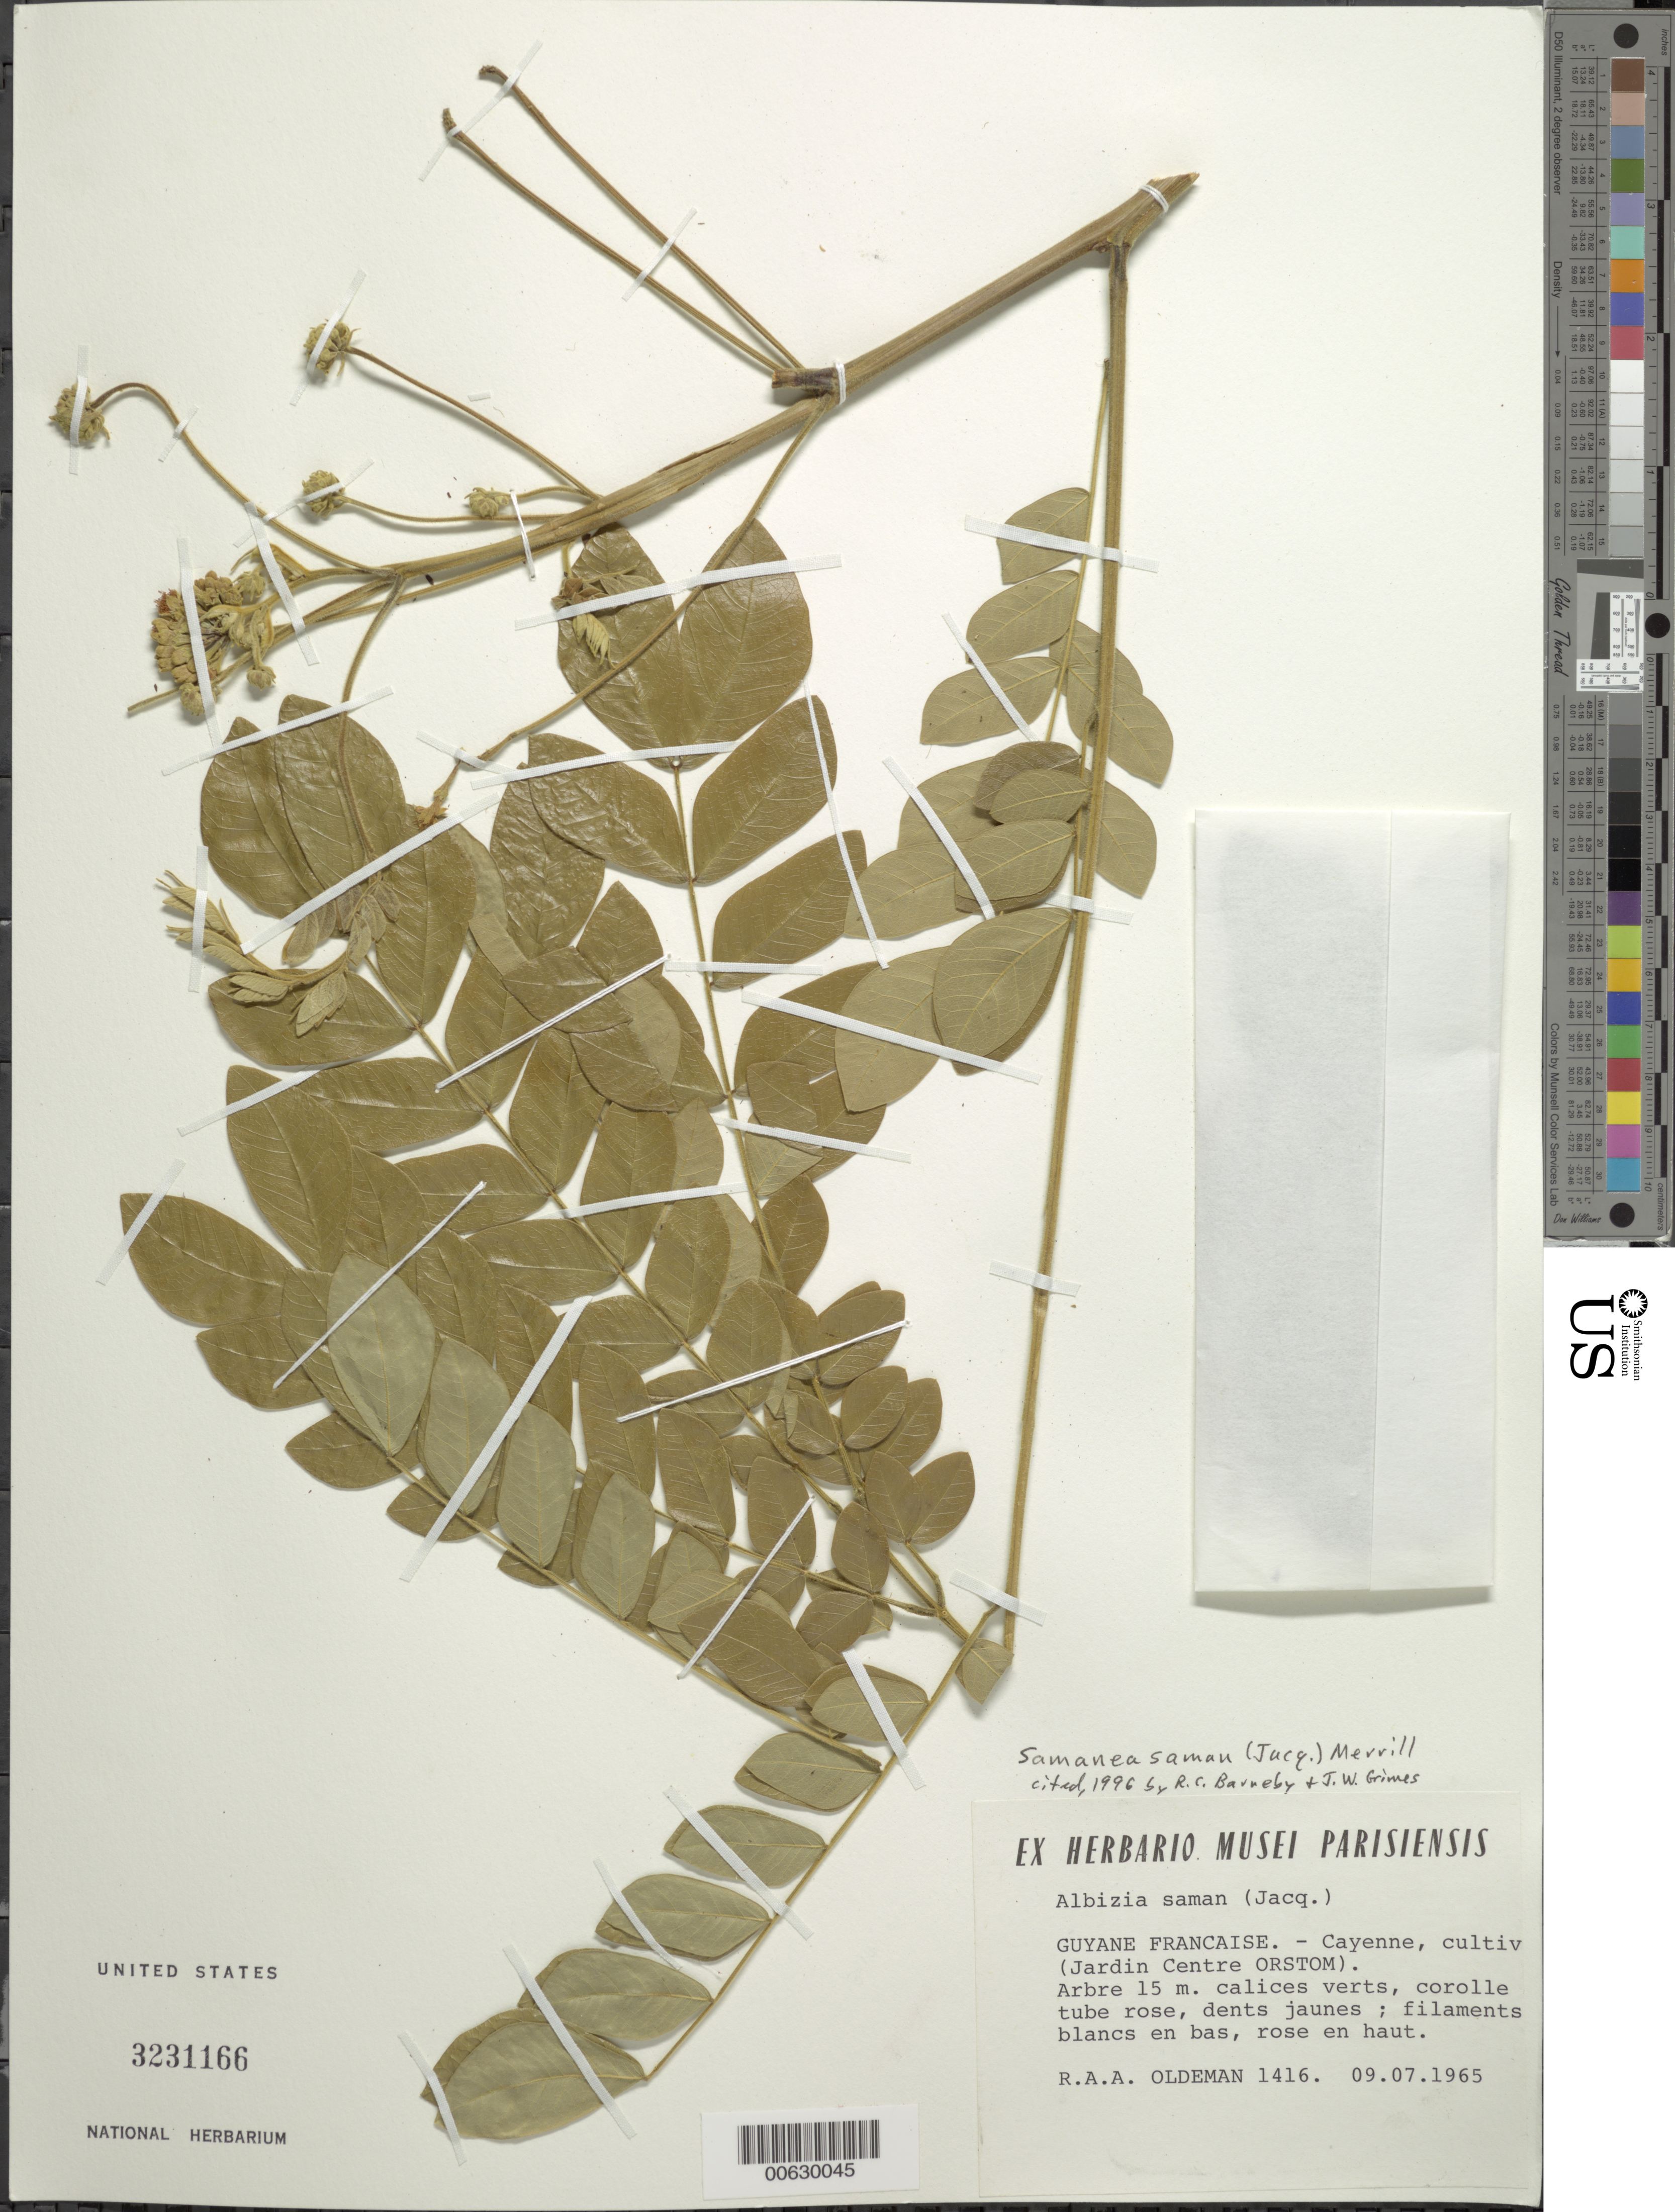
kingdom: Plantae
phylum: Tracheophyta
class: Magnoliopsida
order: Fabales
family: Fabaceae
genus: Samanea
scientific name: Samanea saman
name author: (Jacq.) Merr.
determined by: Barneby, R. C.; Grimes, J. W.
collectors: R. Oldeman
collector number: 1416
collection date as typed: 9-Jul-65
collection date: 1965-07-09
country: French Guiana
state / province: Cayenne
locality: Cayenne, Jardin ORSTOM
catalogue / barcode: US 3231166